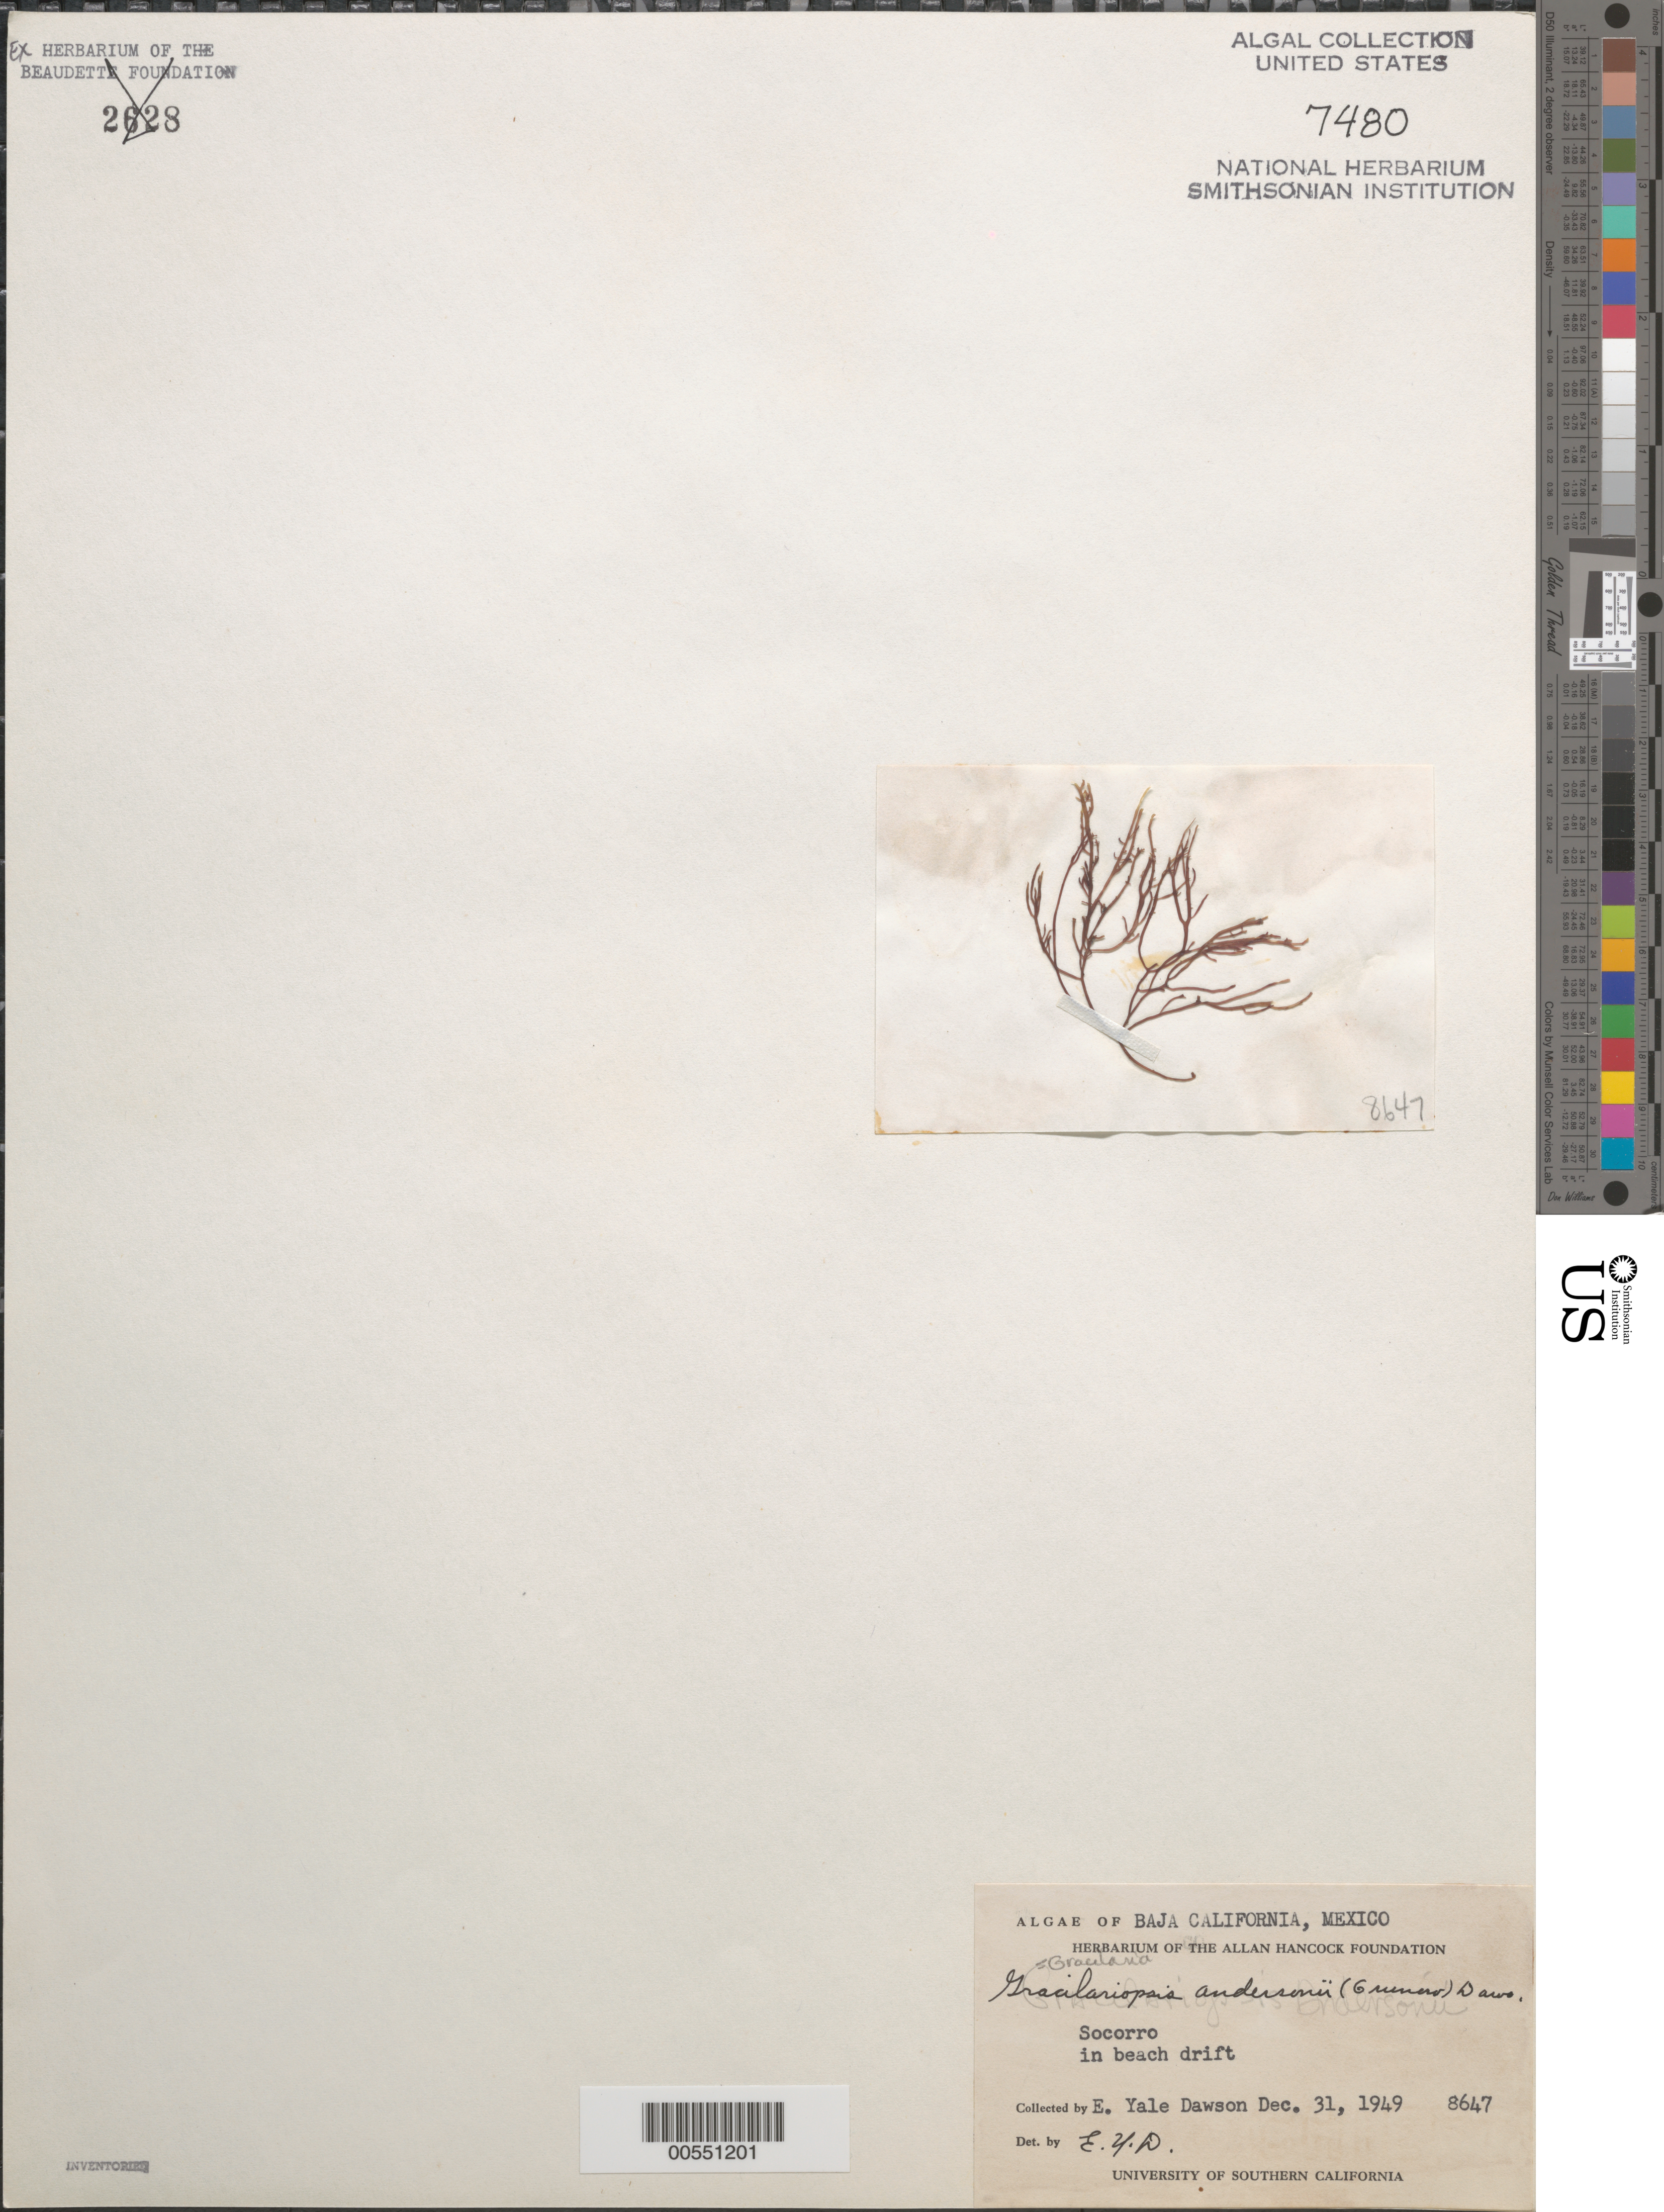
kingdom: Plantae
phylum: Rhodophyta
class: Florideophyceae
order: Gracilariales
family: Gracilariaceae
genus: Gracilariopsis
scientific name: Gracilariopsis andersonii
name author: (Grunow) E.Y. Dawson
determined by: Algae name updating Project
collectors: E. Y. Dawson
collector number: EYD 8647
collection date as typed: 31 Dec 1949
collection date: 1949-12-31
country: Mexico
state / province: Colima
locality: Socorro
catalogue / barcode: US 7480